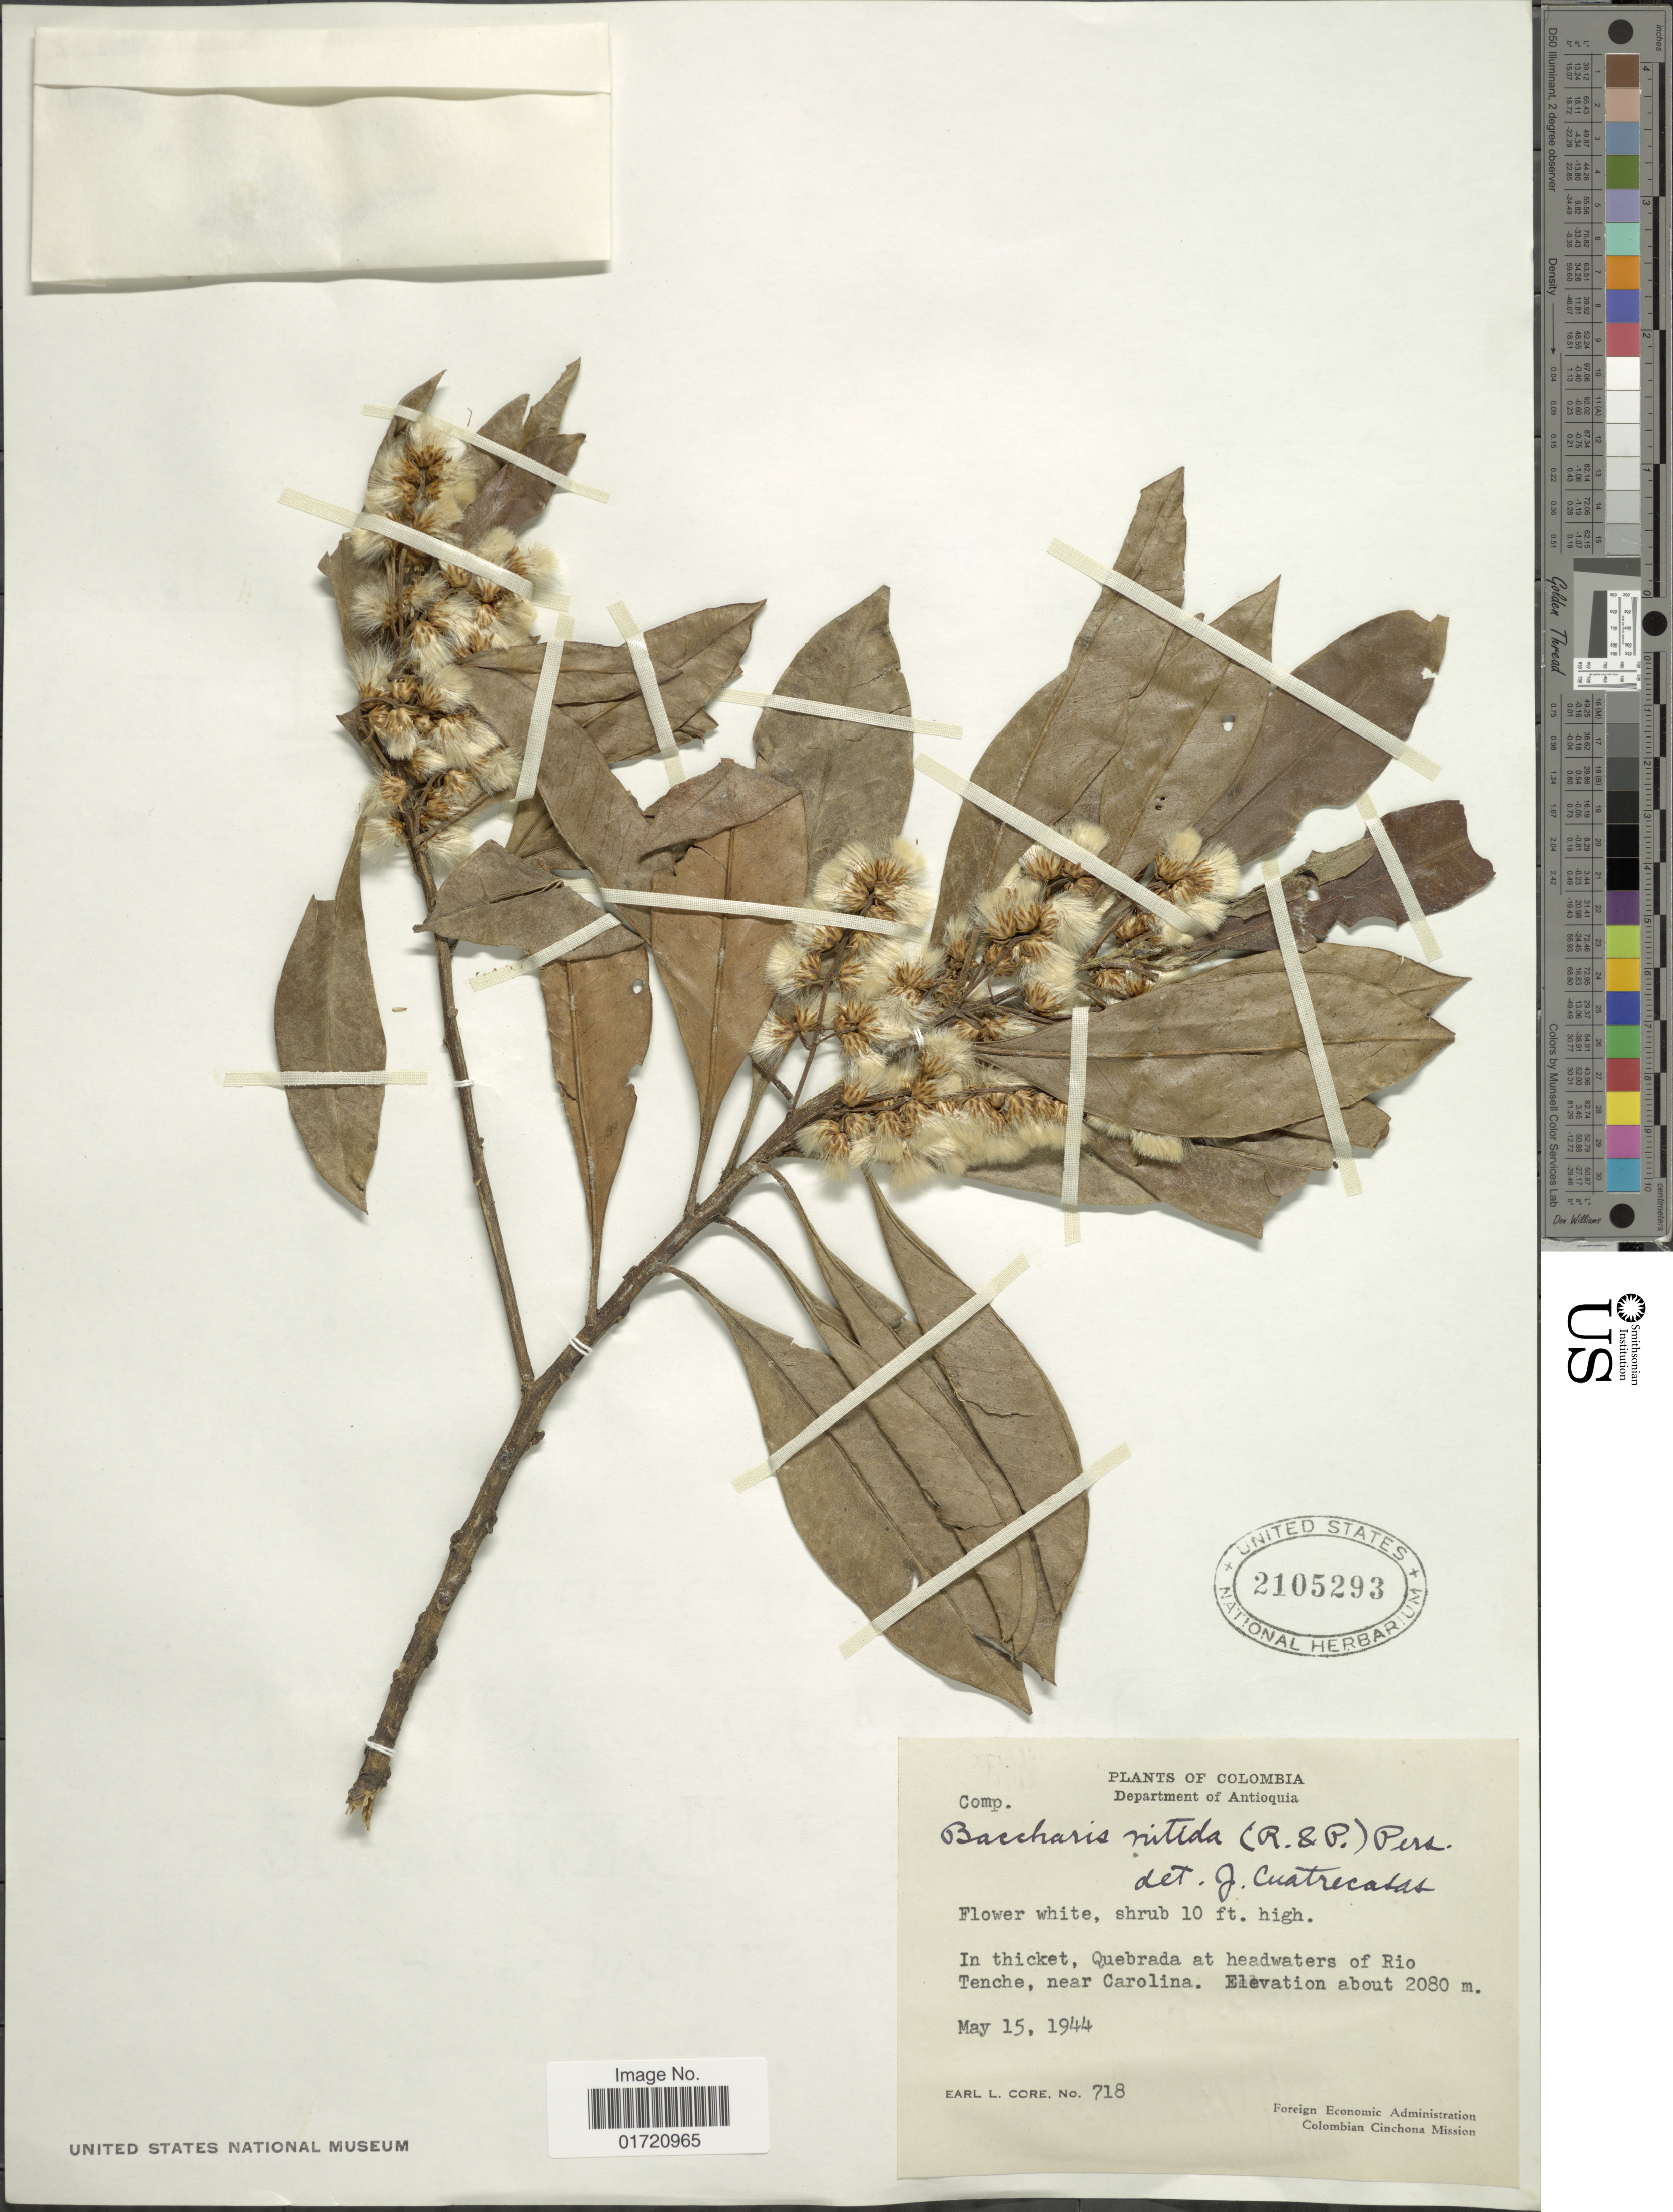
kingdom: Plantae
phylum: Tracheophyta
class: Magnoliopsida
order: Asterales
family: Asteraceae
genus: Baccharis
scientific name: Baccharis nitida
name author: (Ruiz & Pav.) Pers.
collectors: E. L. Core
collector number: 718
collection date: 1944-05-15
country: Colombia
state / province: Antioquia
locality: Quebrada at headwaters of Rio Tenche, near Carolina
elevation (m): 2080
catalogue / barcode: US 2105293